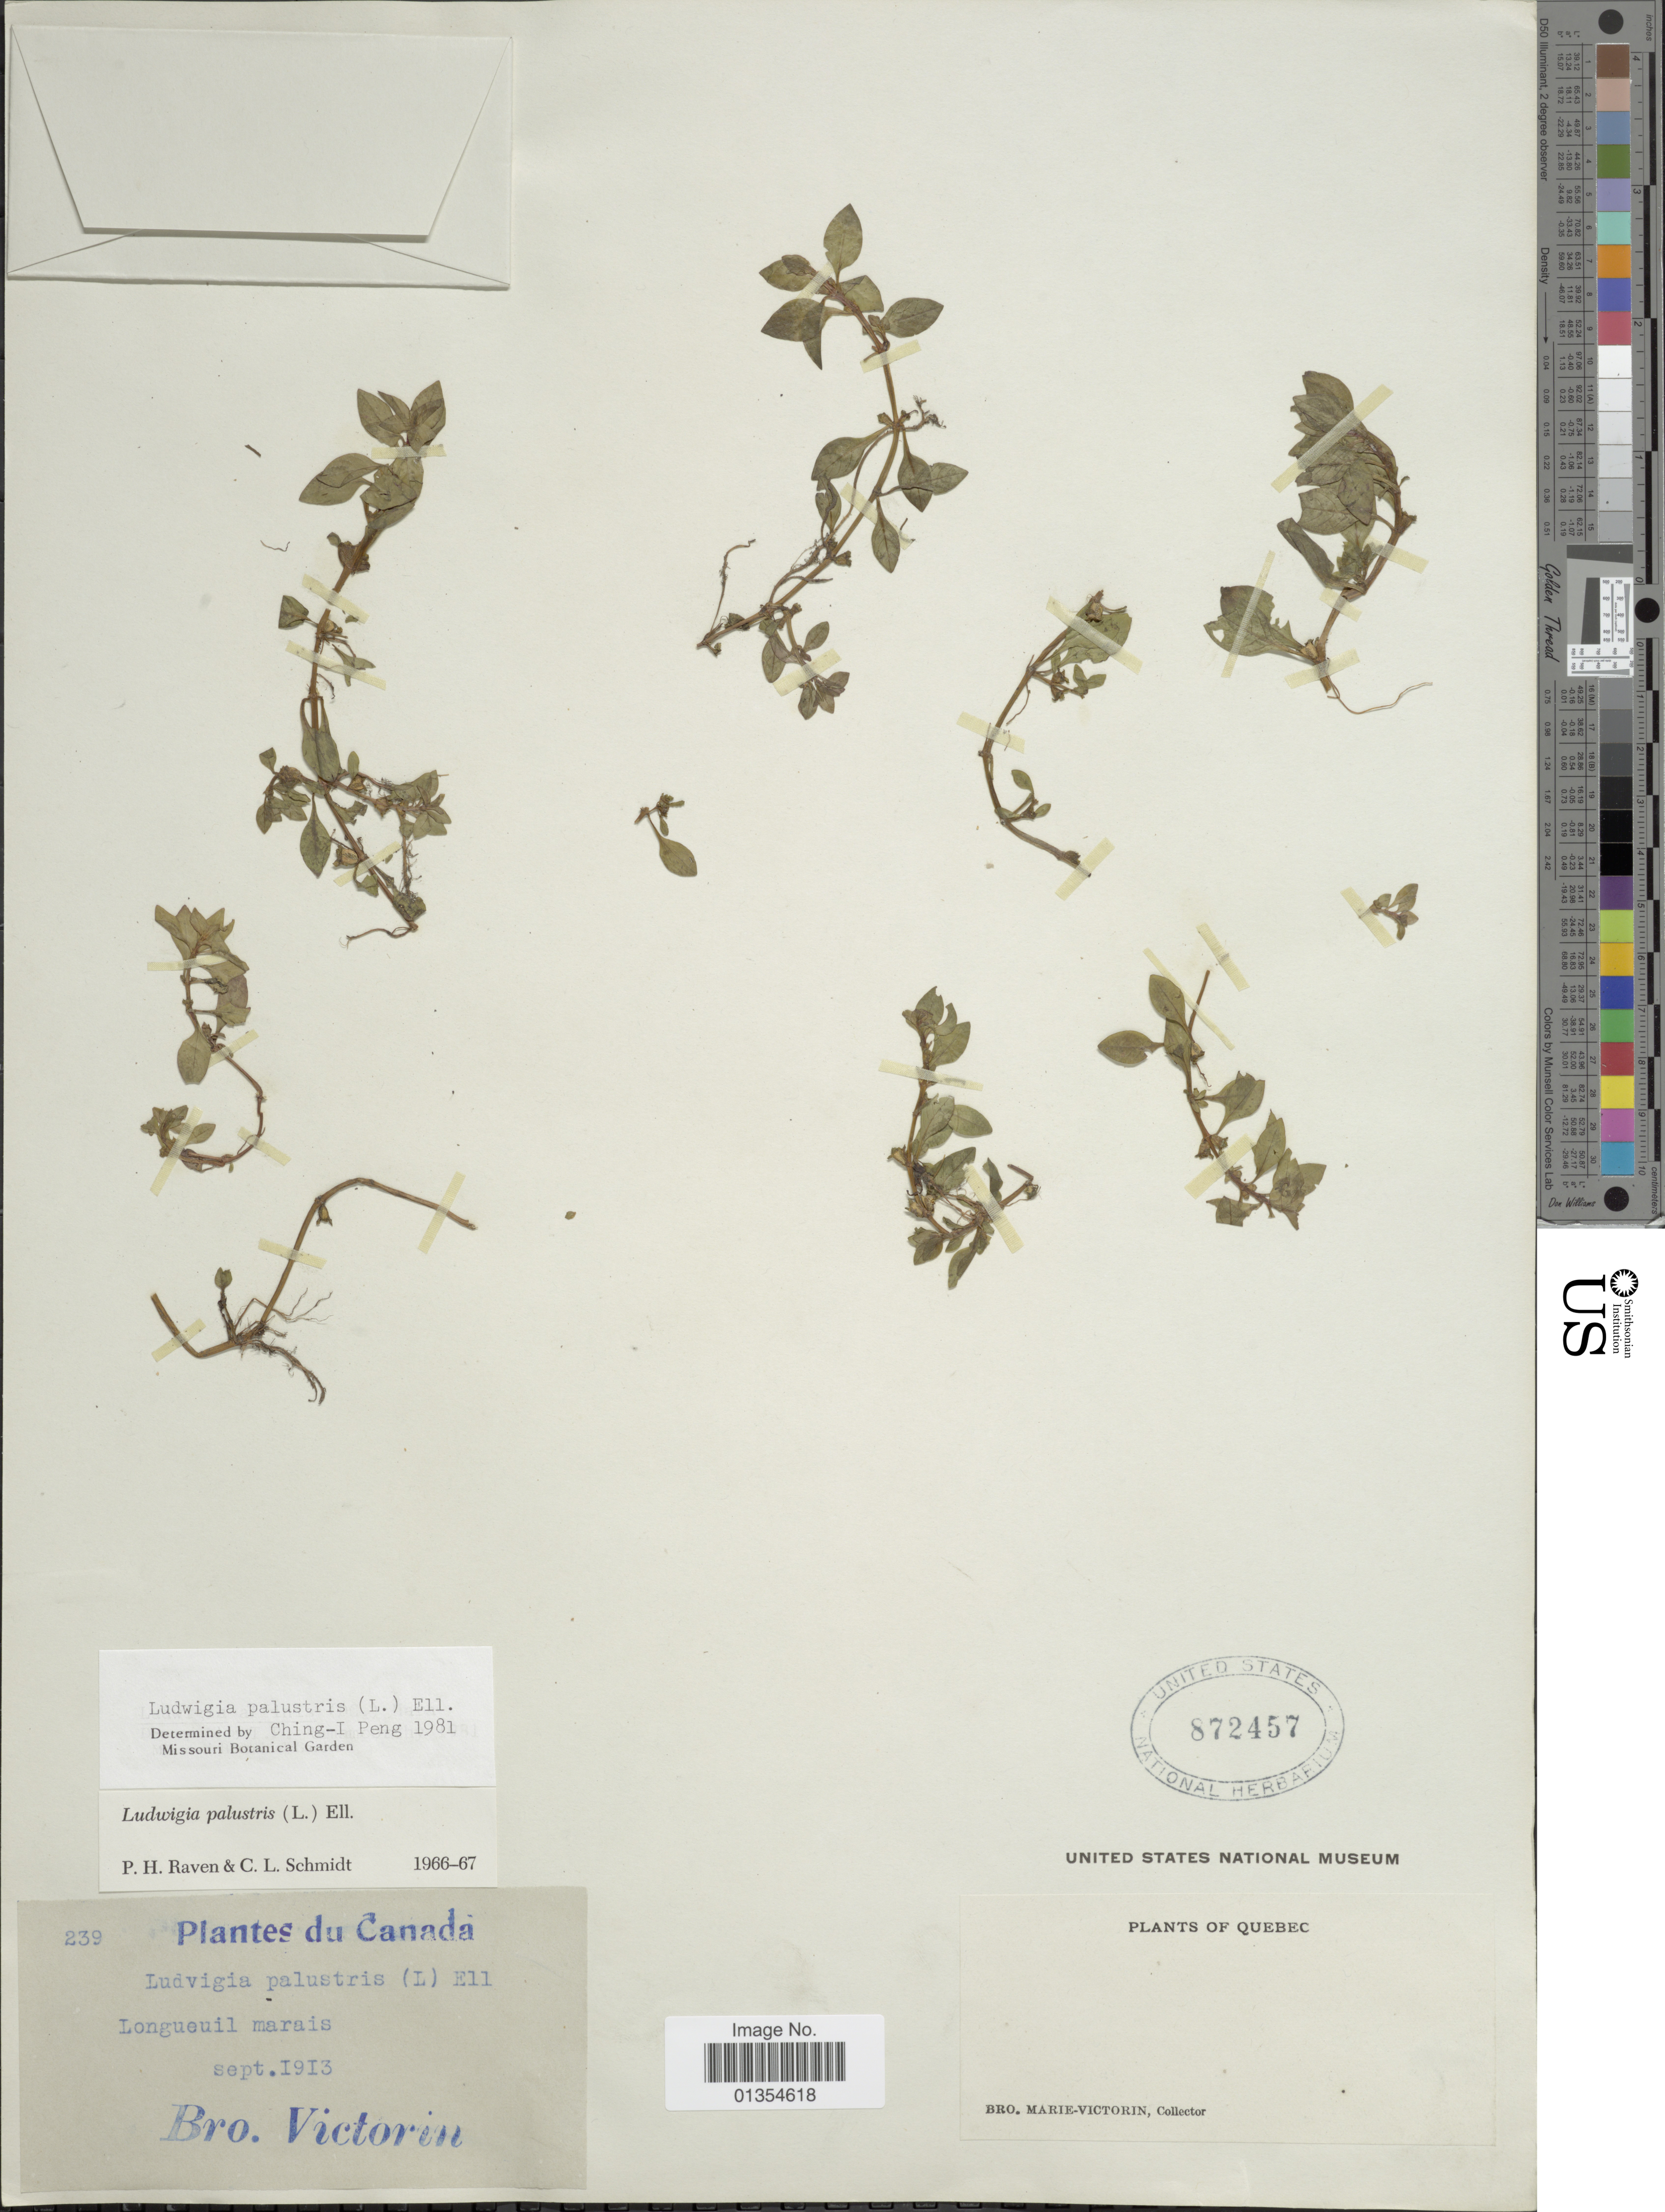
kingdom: Plantae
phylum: Tracheophyta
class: Magnoliopsida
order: Myrtales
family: Onagraceae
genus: Ludwigia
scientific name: Ludwigia palustris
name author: (L.) Elliott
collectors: Fr. Marie-Victorin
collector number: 239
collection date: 1913-09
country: Canada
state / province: Quebec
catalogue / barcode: US 872457